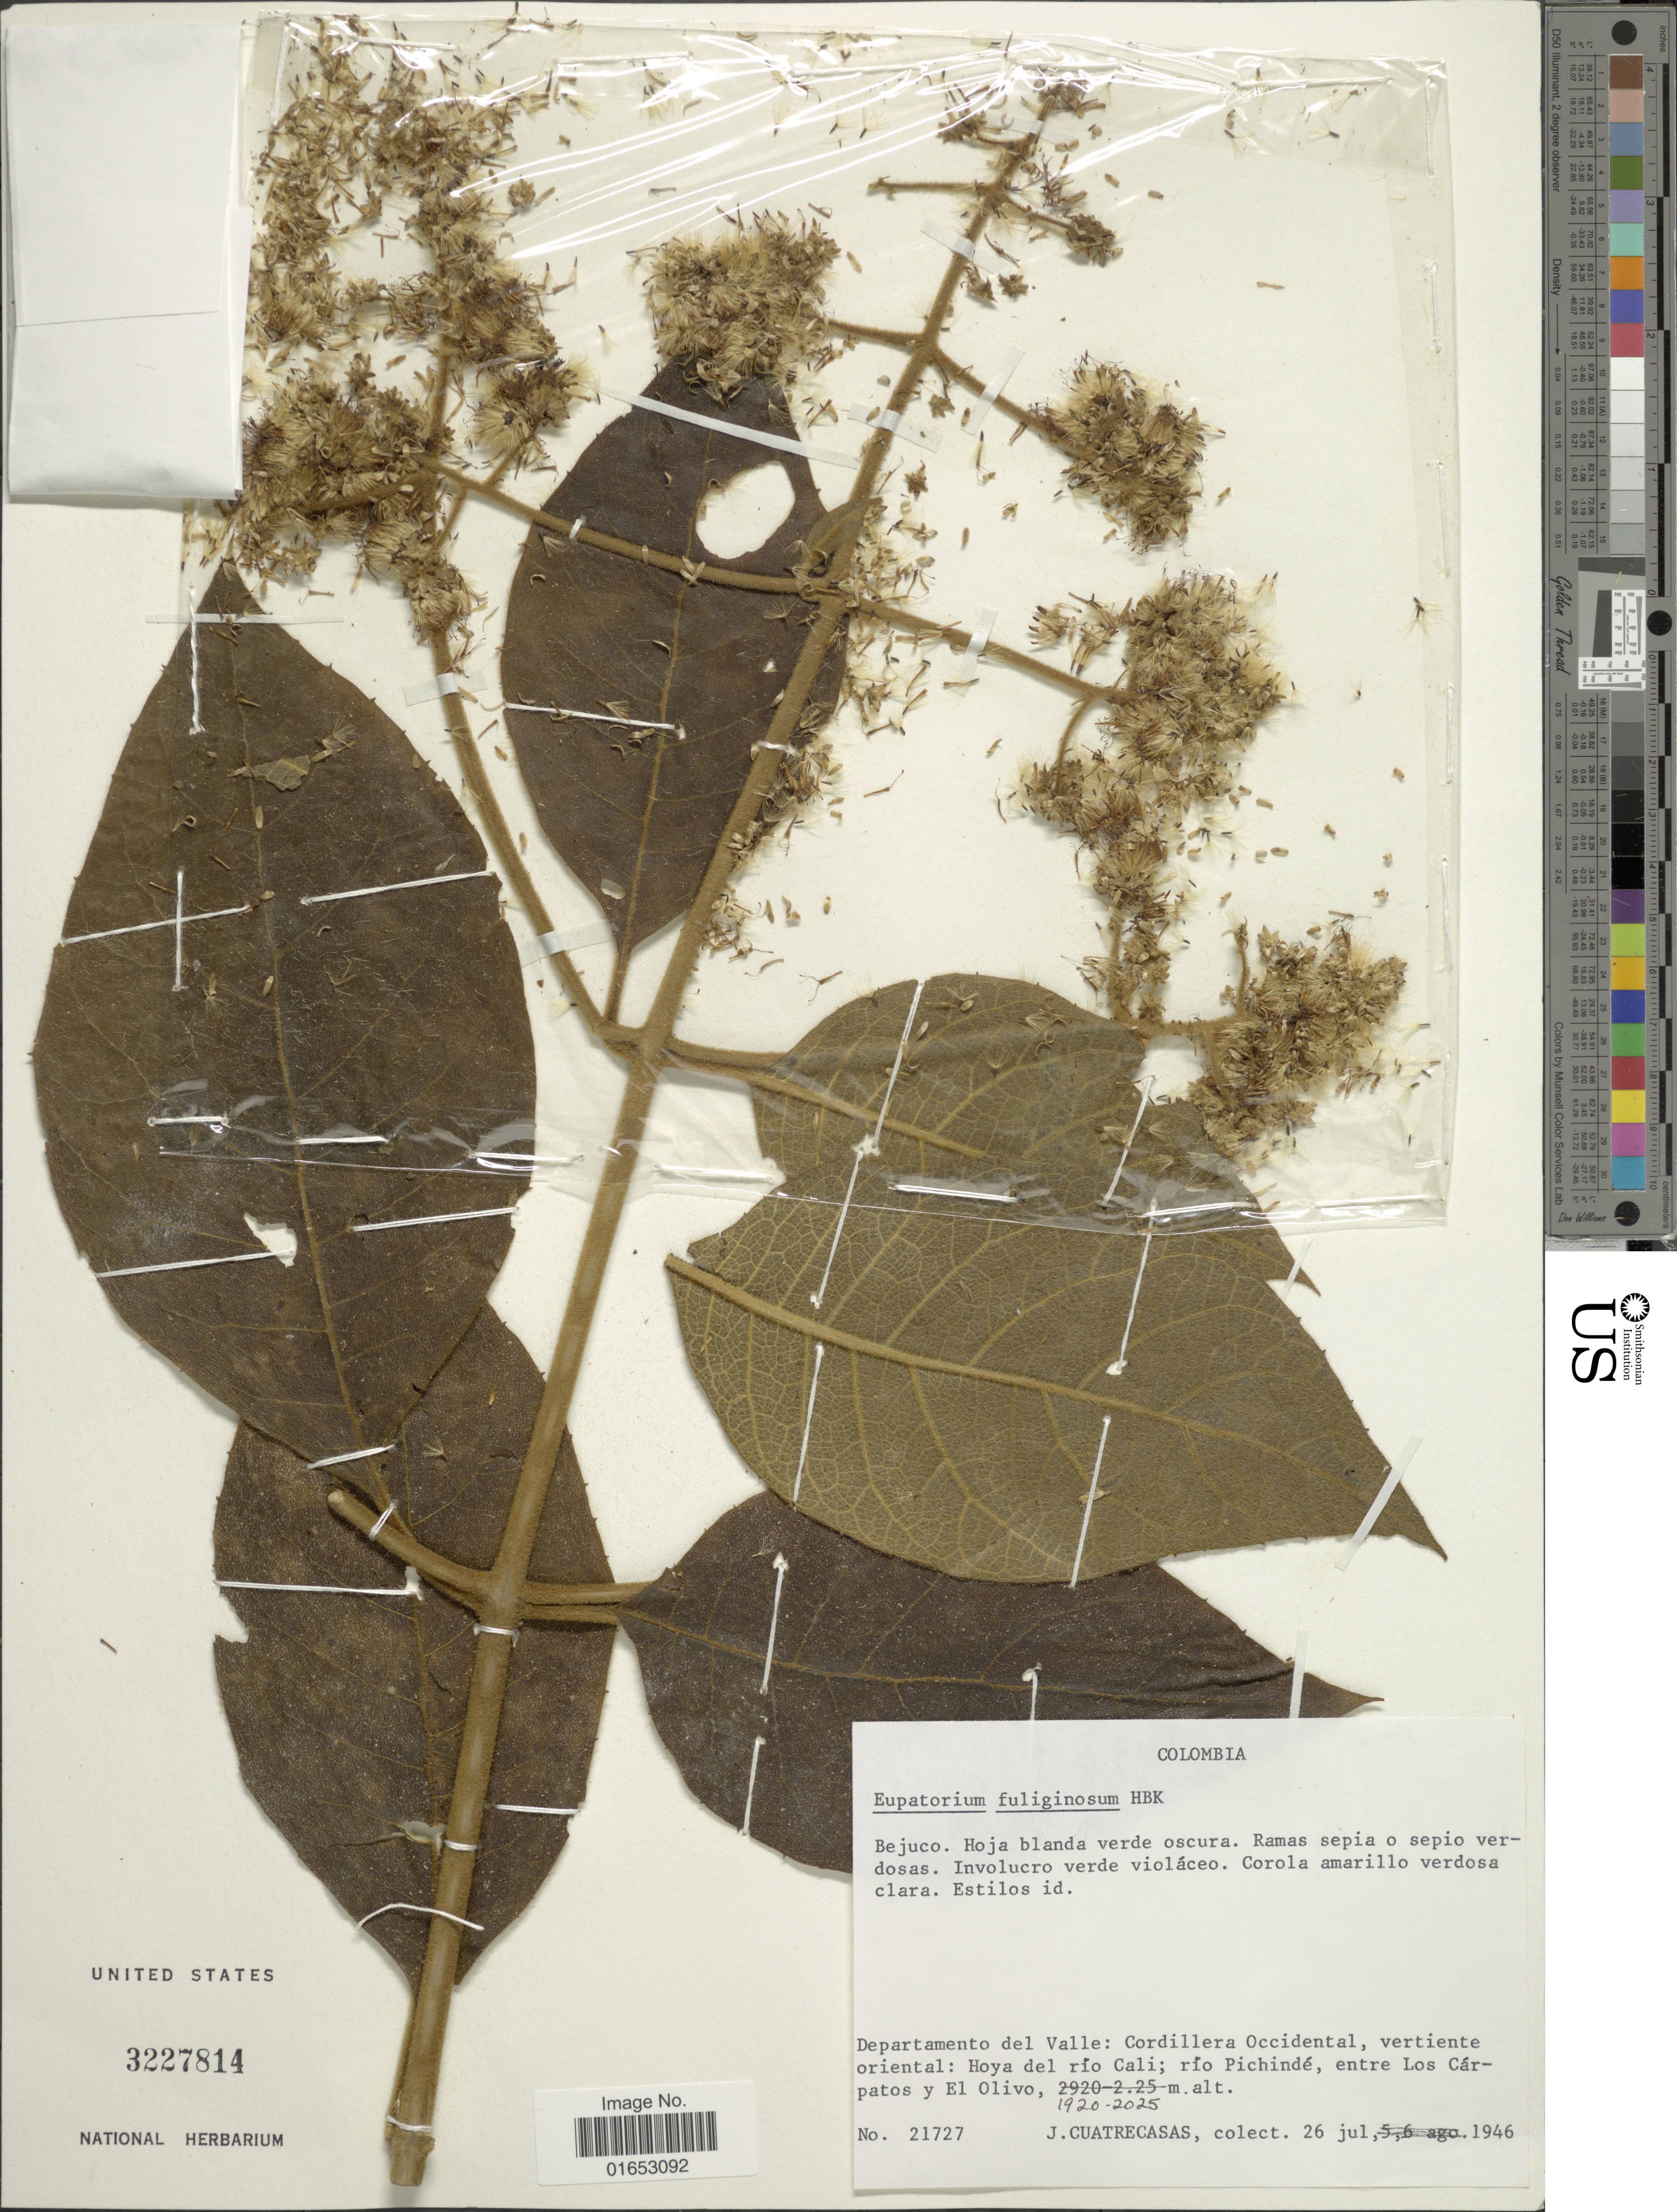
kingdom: Plantae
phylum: Tracheophyta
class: Magnoliopsida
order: Asterales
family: Asteraceae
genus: Condylopodium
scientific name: Condylopodium fuliginosum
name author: (Kunth) R.M. King & H. Rob.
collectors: J. Cuatrecasas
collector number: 21727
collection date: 1946-07-26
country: Colombia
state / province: Valle del Cauca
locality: Departamento del Valle: Coredillera Occidental, vertiente oriental: Hoya del río Cali; río Pichindé, entre Los Cárpatos y El Olivo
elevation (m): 1920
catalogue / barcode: US 3227814